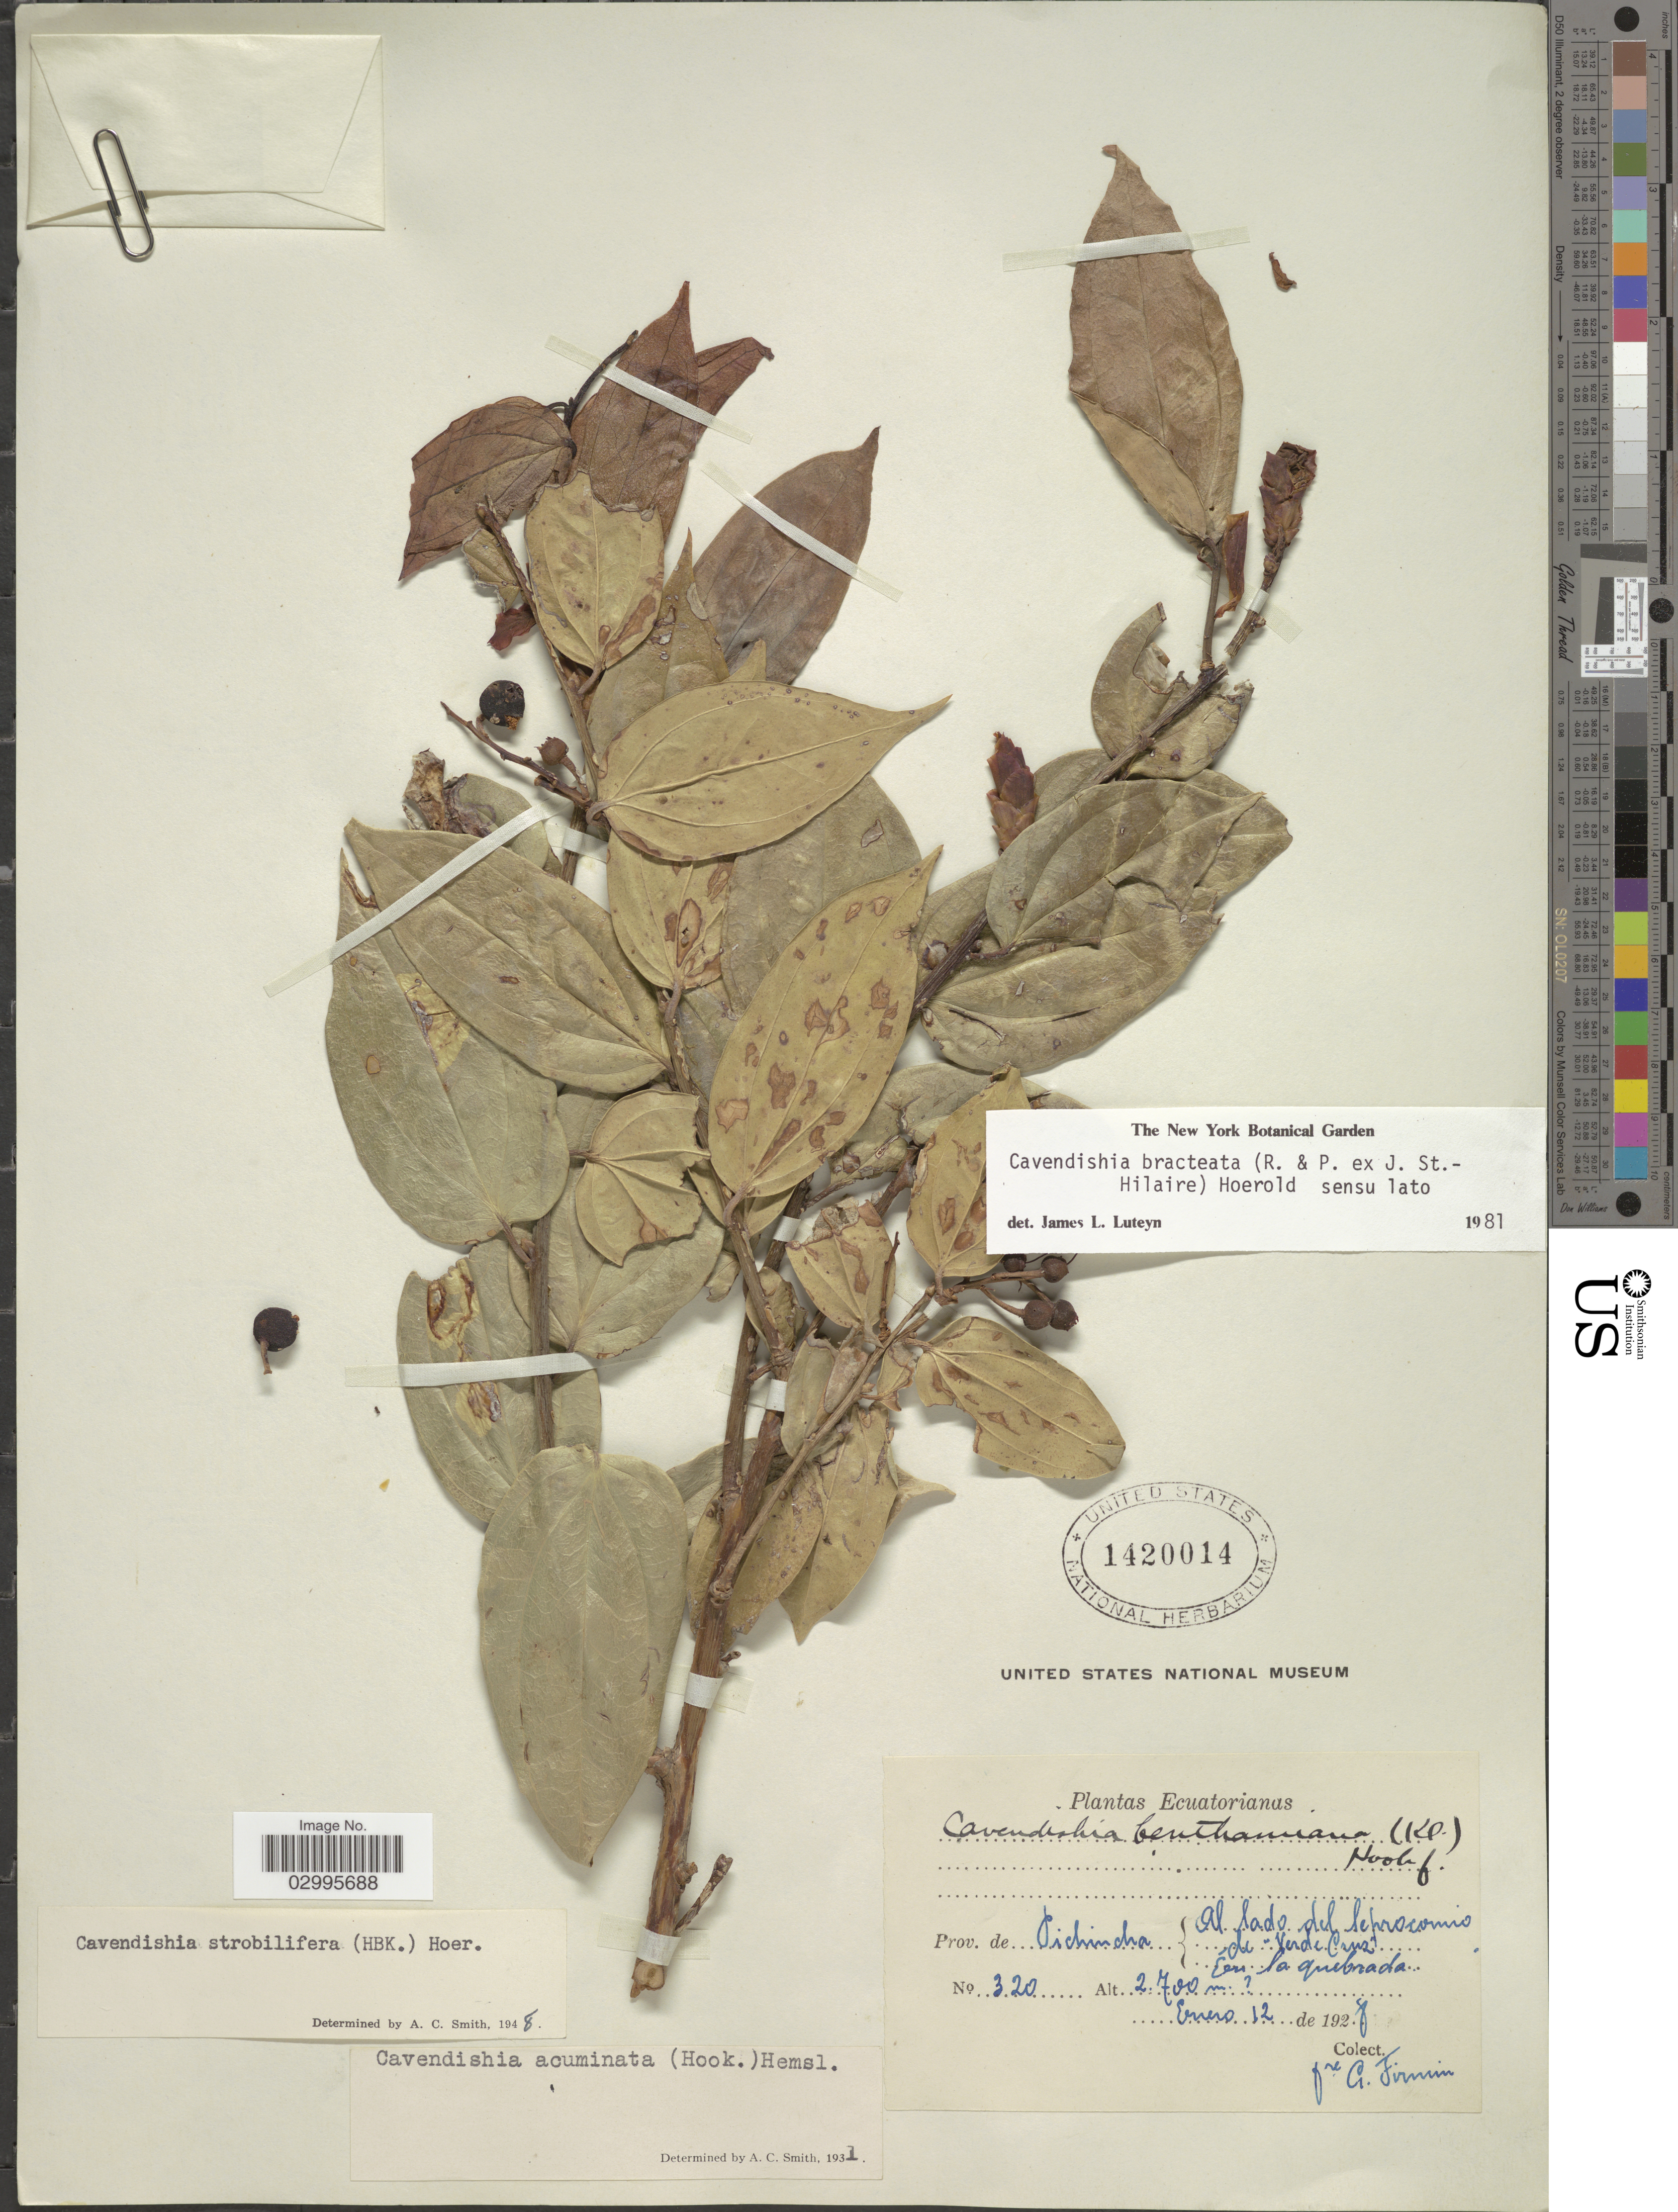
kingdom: Plantae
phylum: Tracheophyta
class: Magnoliopsida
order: Ericales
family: Ericaceae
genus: Cavendishia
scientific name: Cavendishia bracteata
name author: (Ruiz & Pav. ex J. St.-Hil.) Hoerold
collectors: F. Firmin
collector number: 320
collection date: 1928-01-12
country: Ecuador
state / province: Pichincha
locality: Al lado del leprocomio de "Verde Cruz", En la quebrada.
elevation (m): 2700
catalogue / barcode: US 1420014